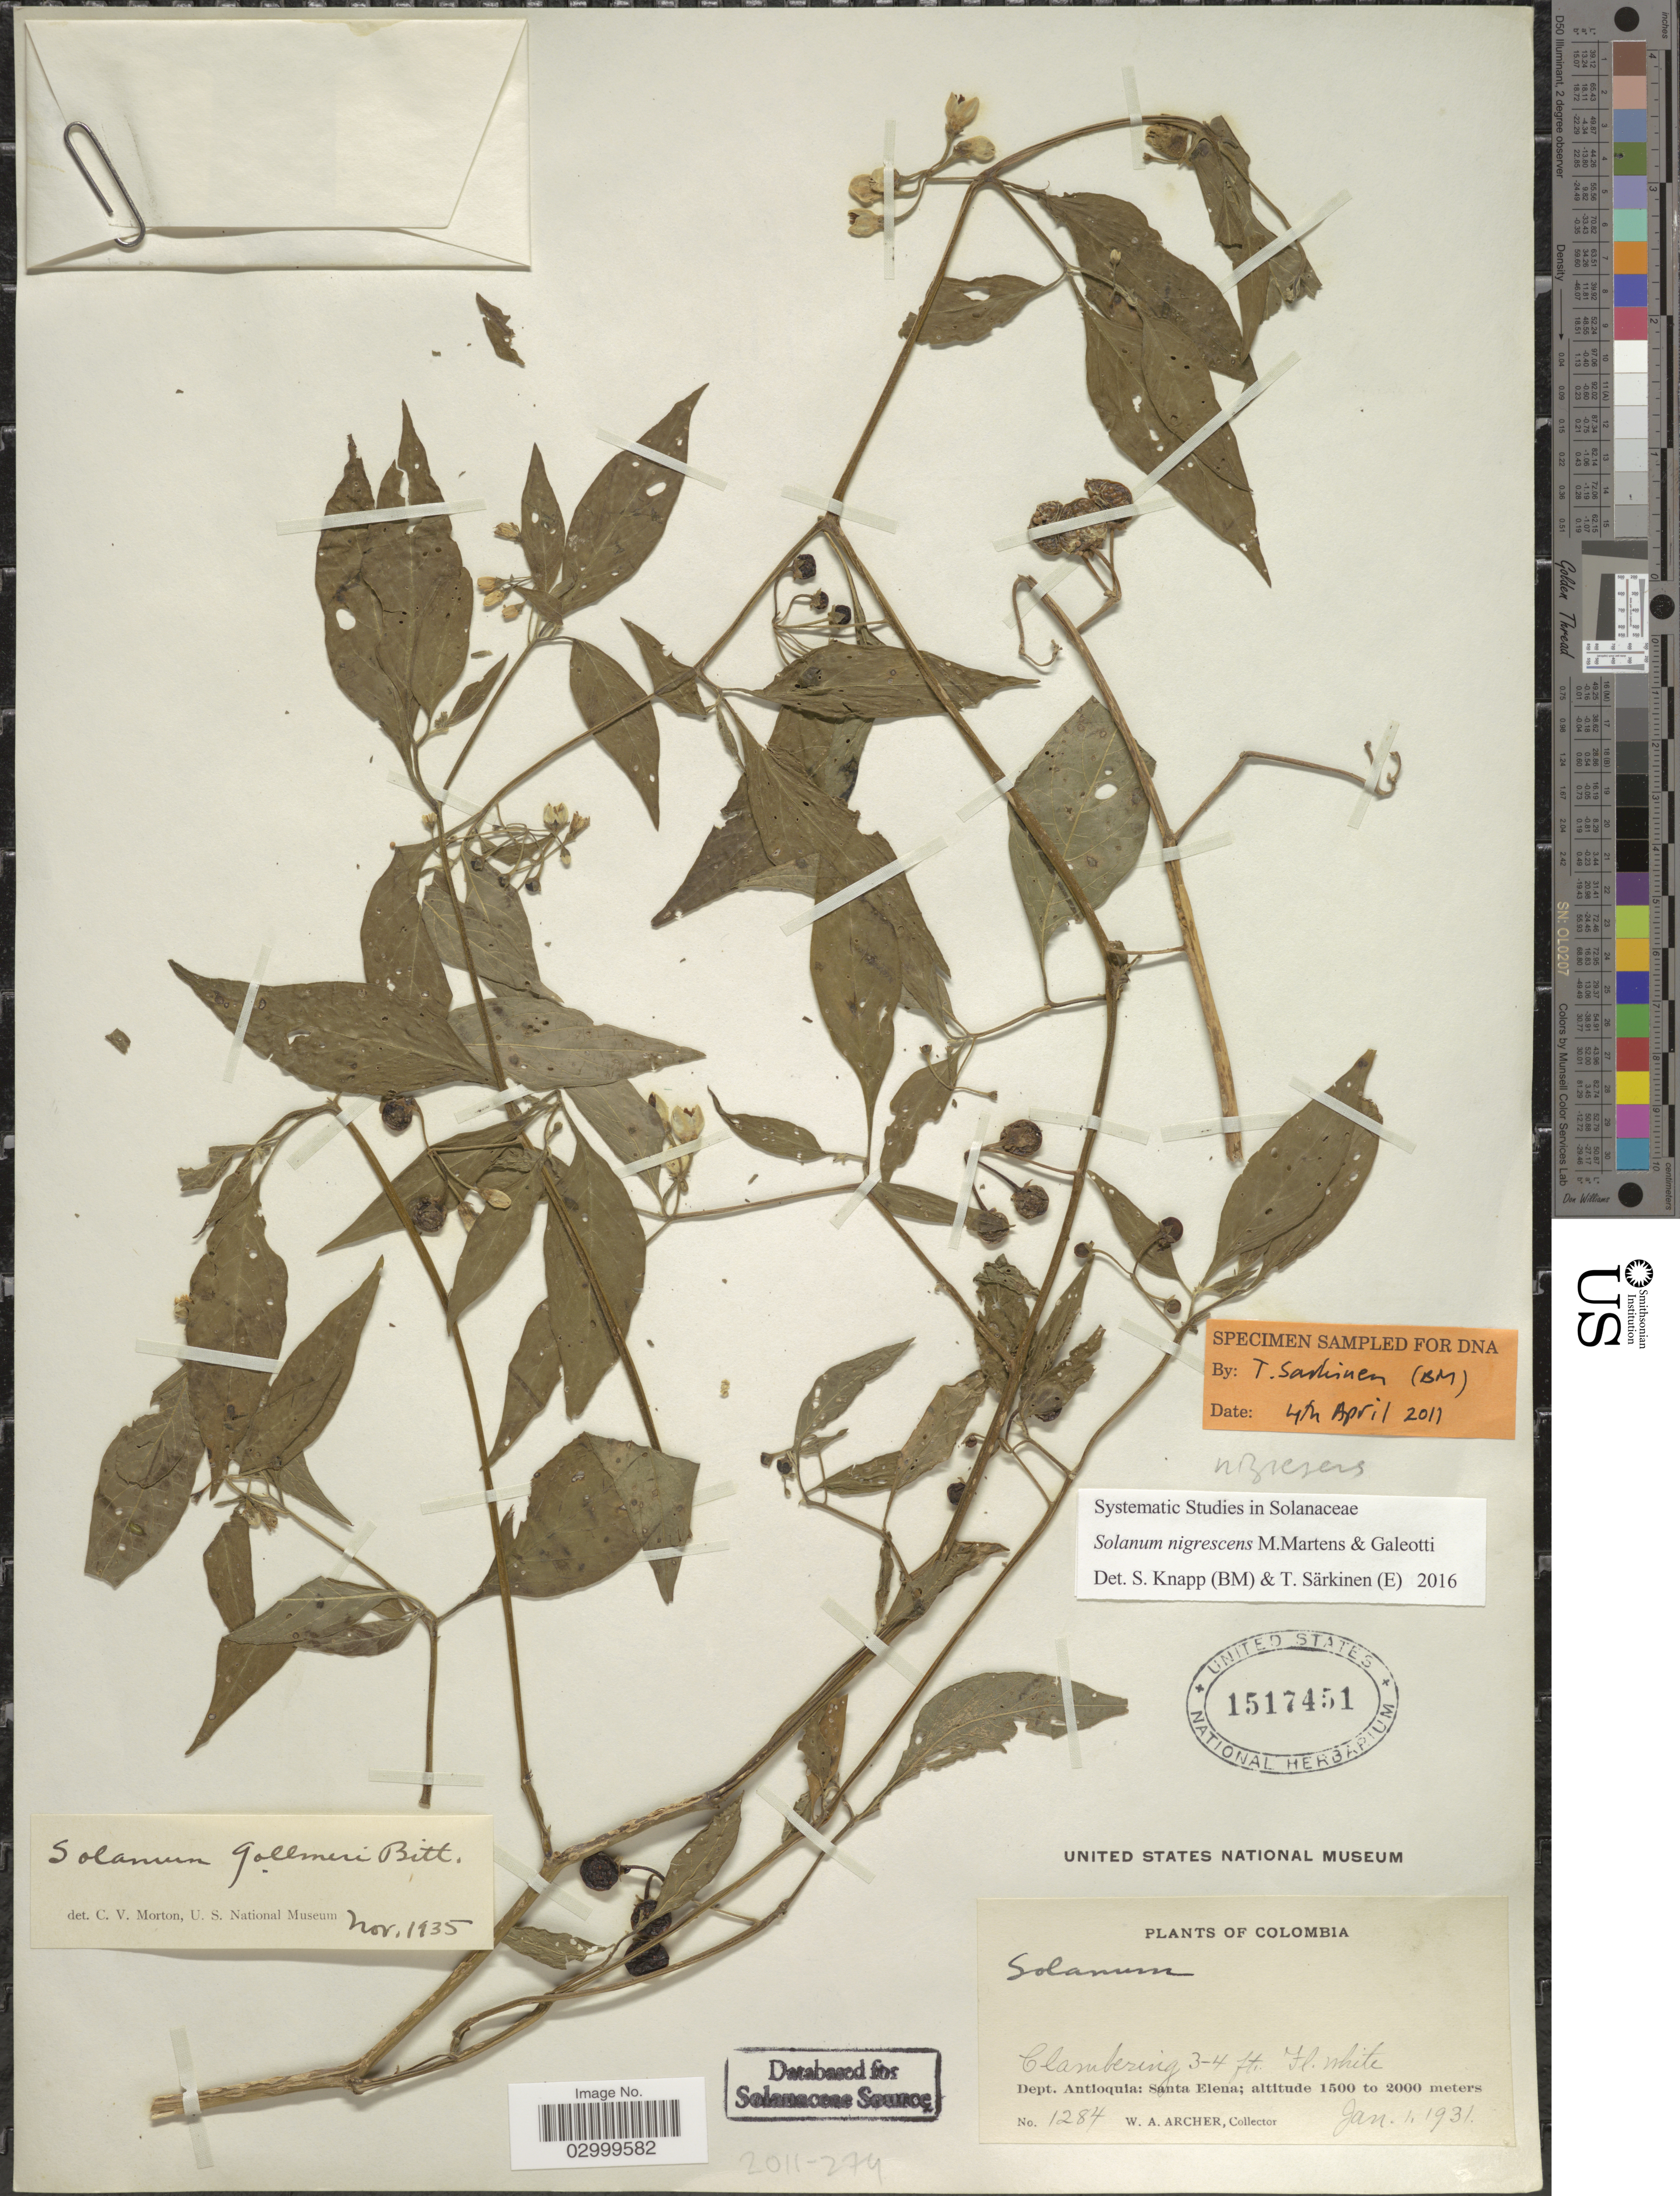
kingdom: Plantae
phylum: Tracheophyta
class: Magnoliopsida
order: Solanales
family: Solanaceae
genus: Solanum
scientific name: Solanum nigrescens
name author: M. Martens & Galeotti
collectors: W. Archer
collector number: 1284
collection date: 1931-01-01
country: Colombia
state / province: Antioquia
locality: Dept. Antioquia: Santa Elena.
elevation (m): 1500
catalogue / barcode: US 1517451